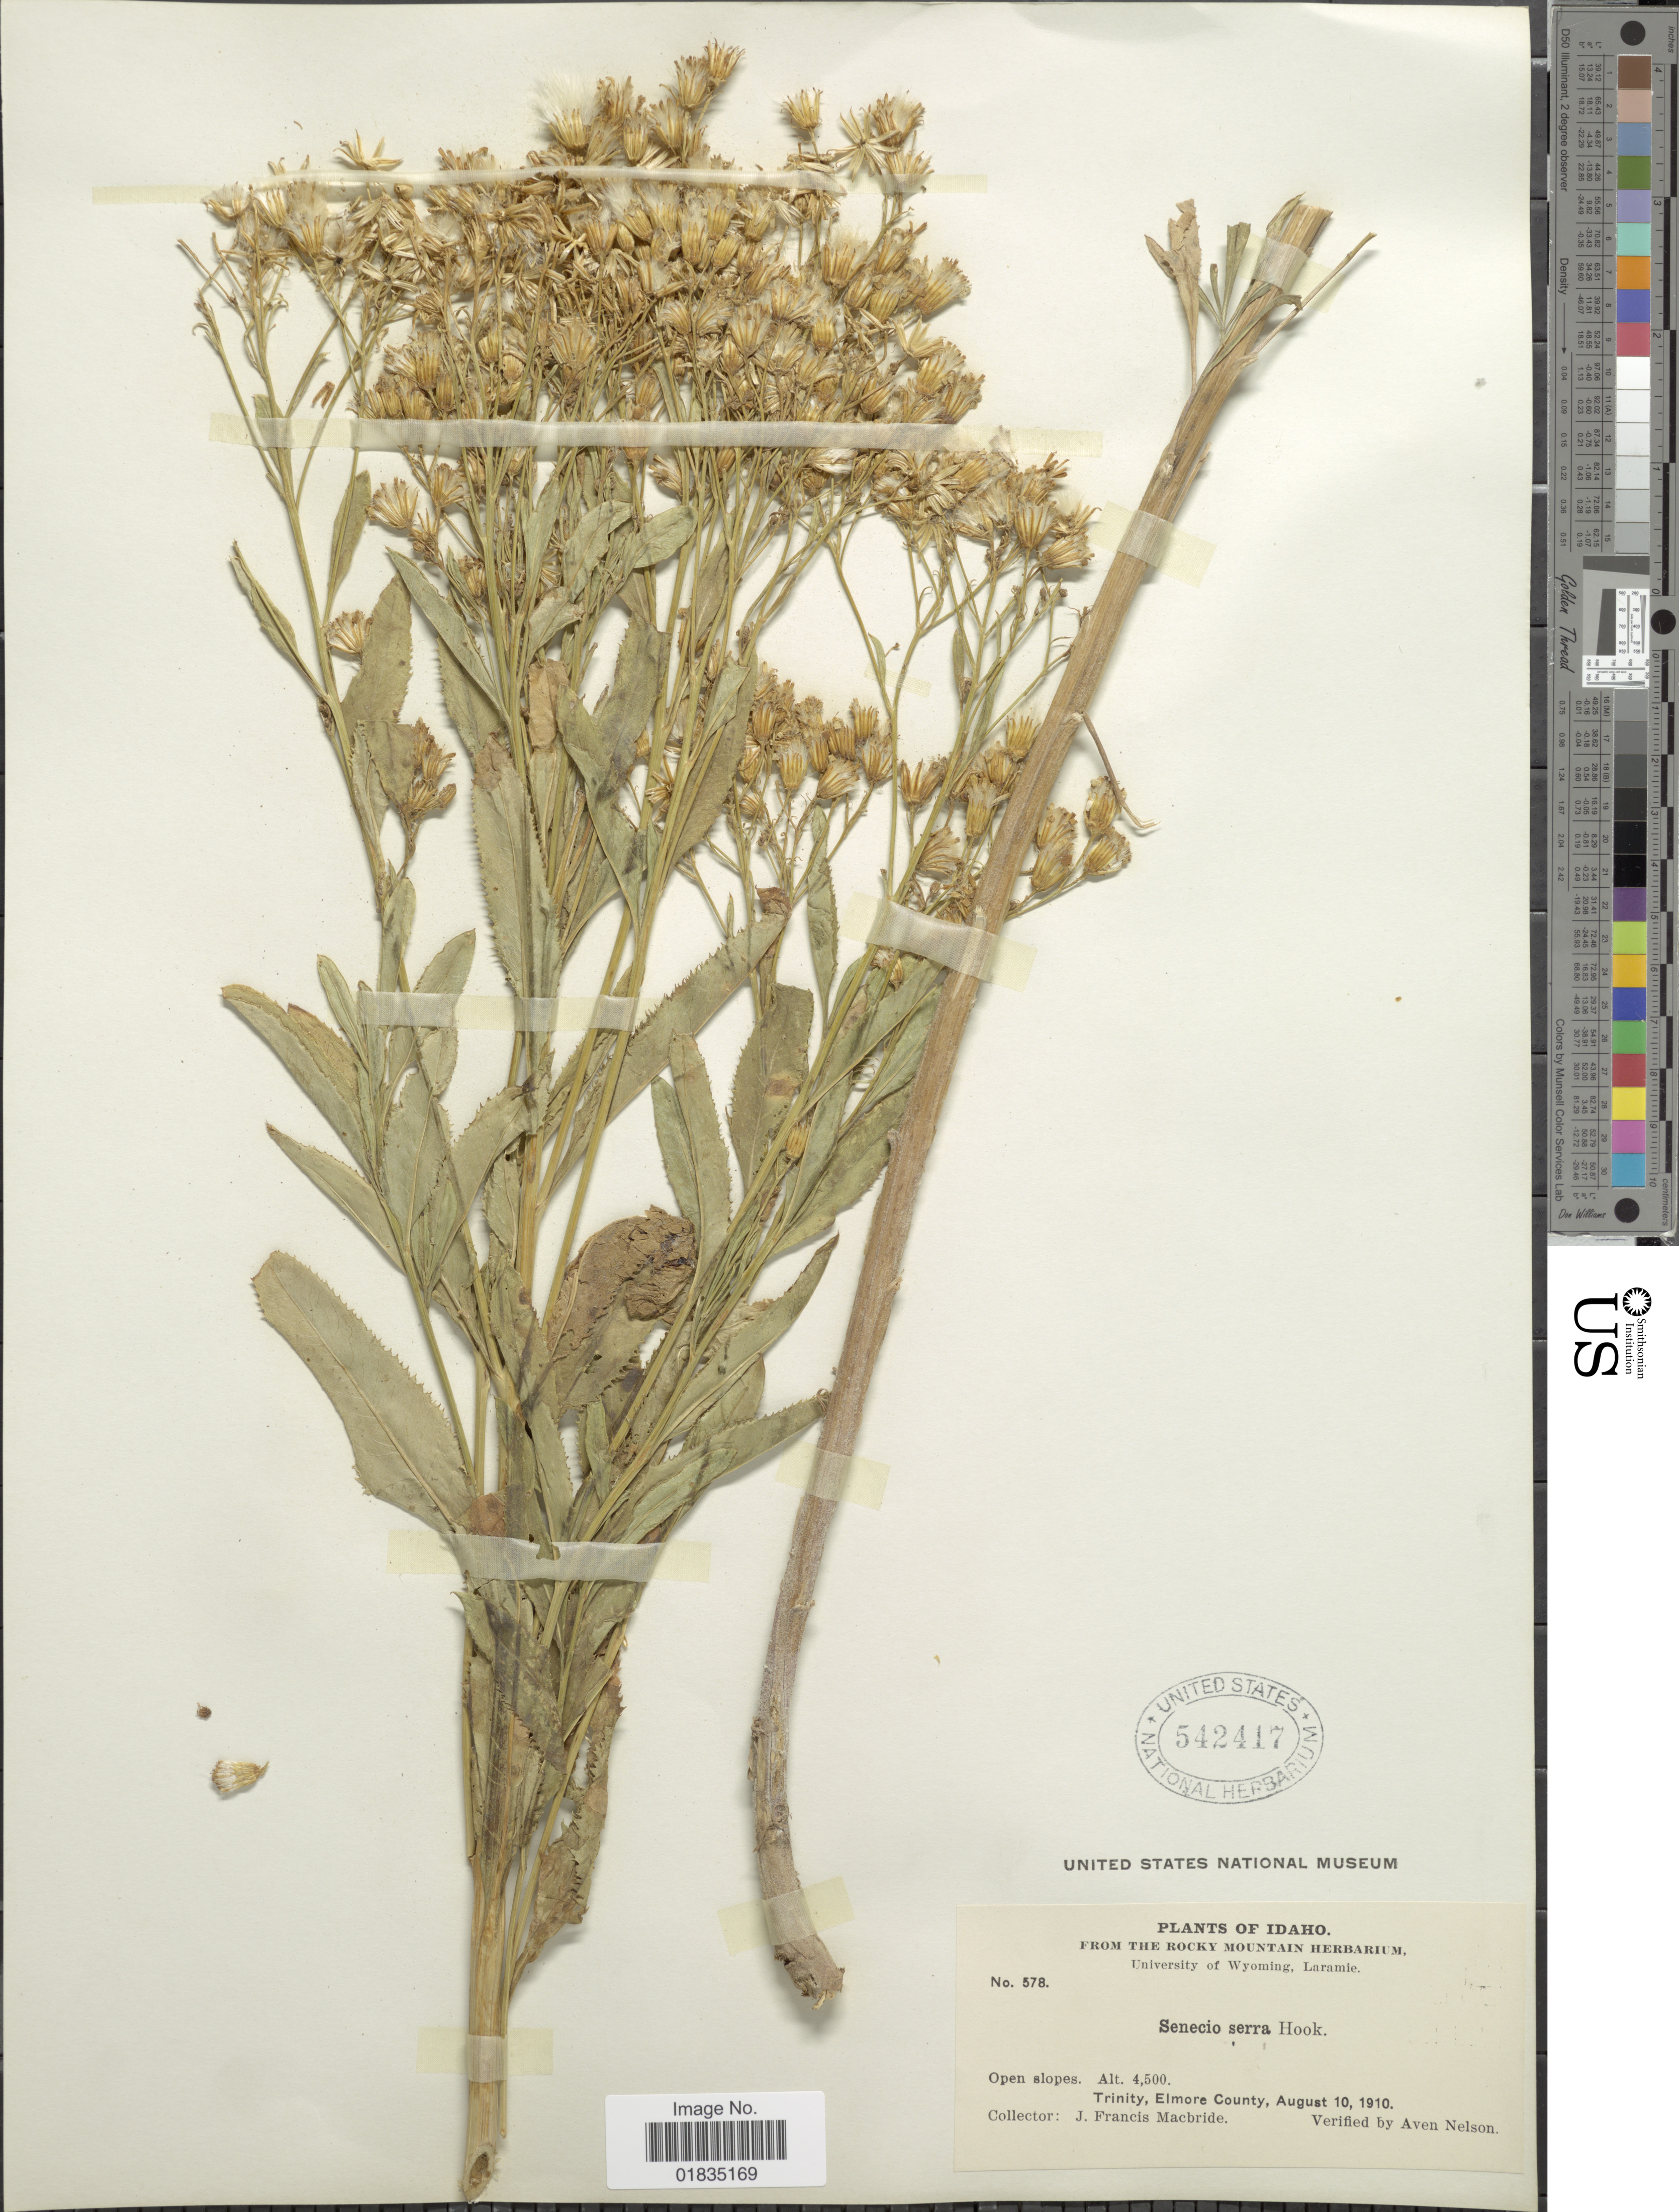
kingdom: Plantae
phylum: Tracheophyta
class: Magnoliopsida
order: Asterales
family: Asteraceae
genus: Senecio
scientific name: Senecio serra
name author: Hook.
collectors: J. F. Macbride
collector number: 578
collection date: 1910-08-10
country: United States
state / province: Idaho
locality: Trinity, Elmore County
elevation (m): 1372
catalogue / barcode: US 542417